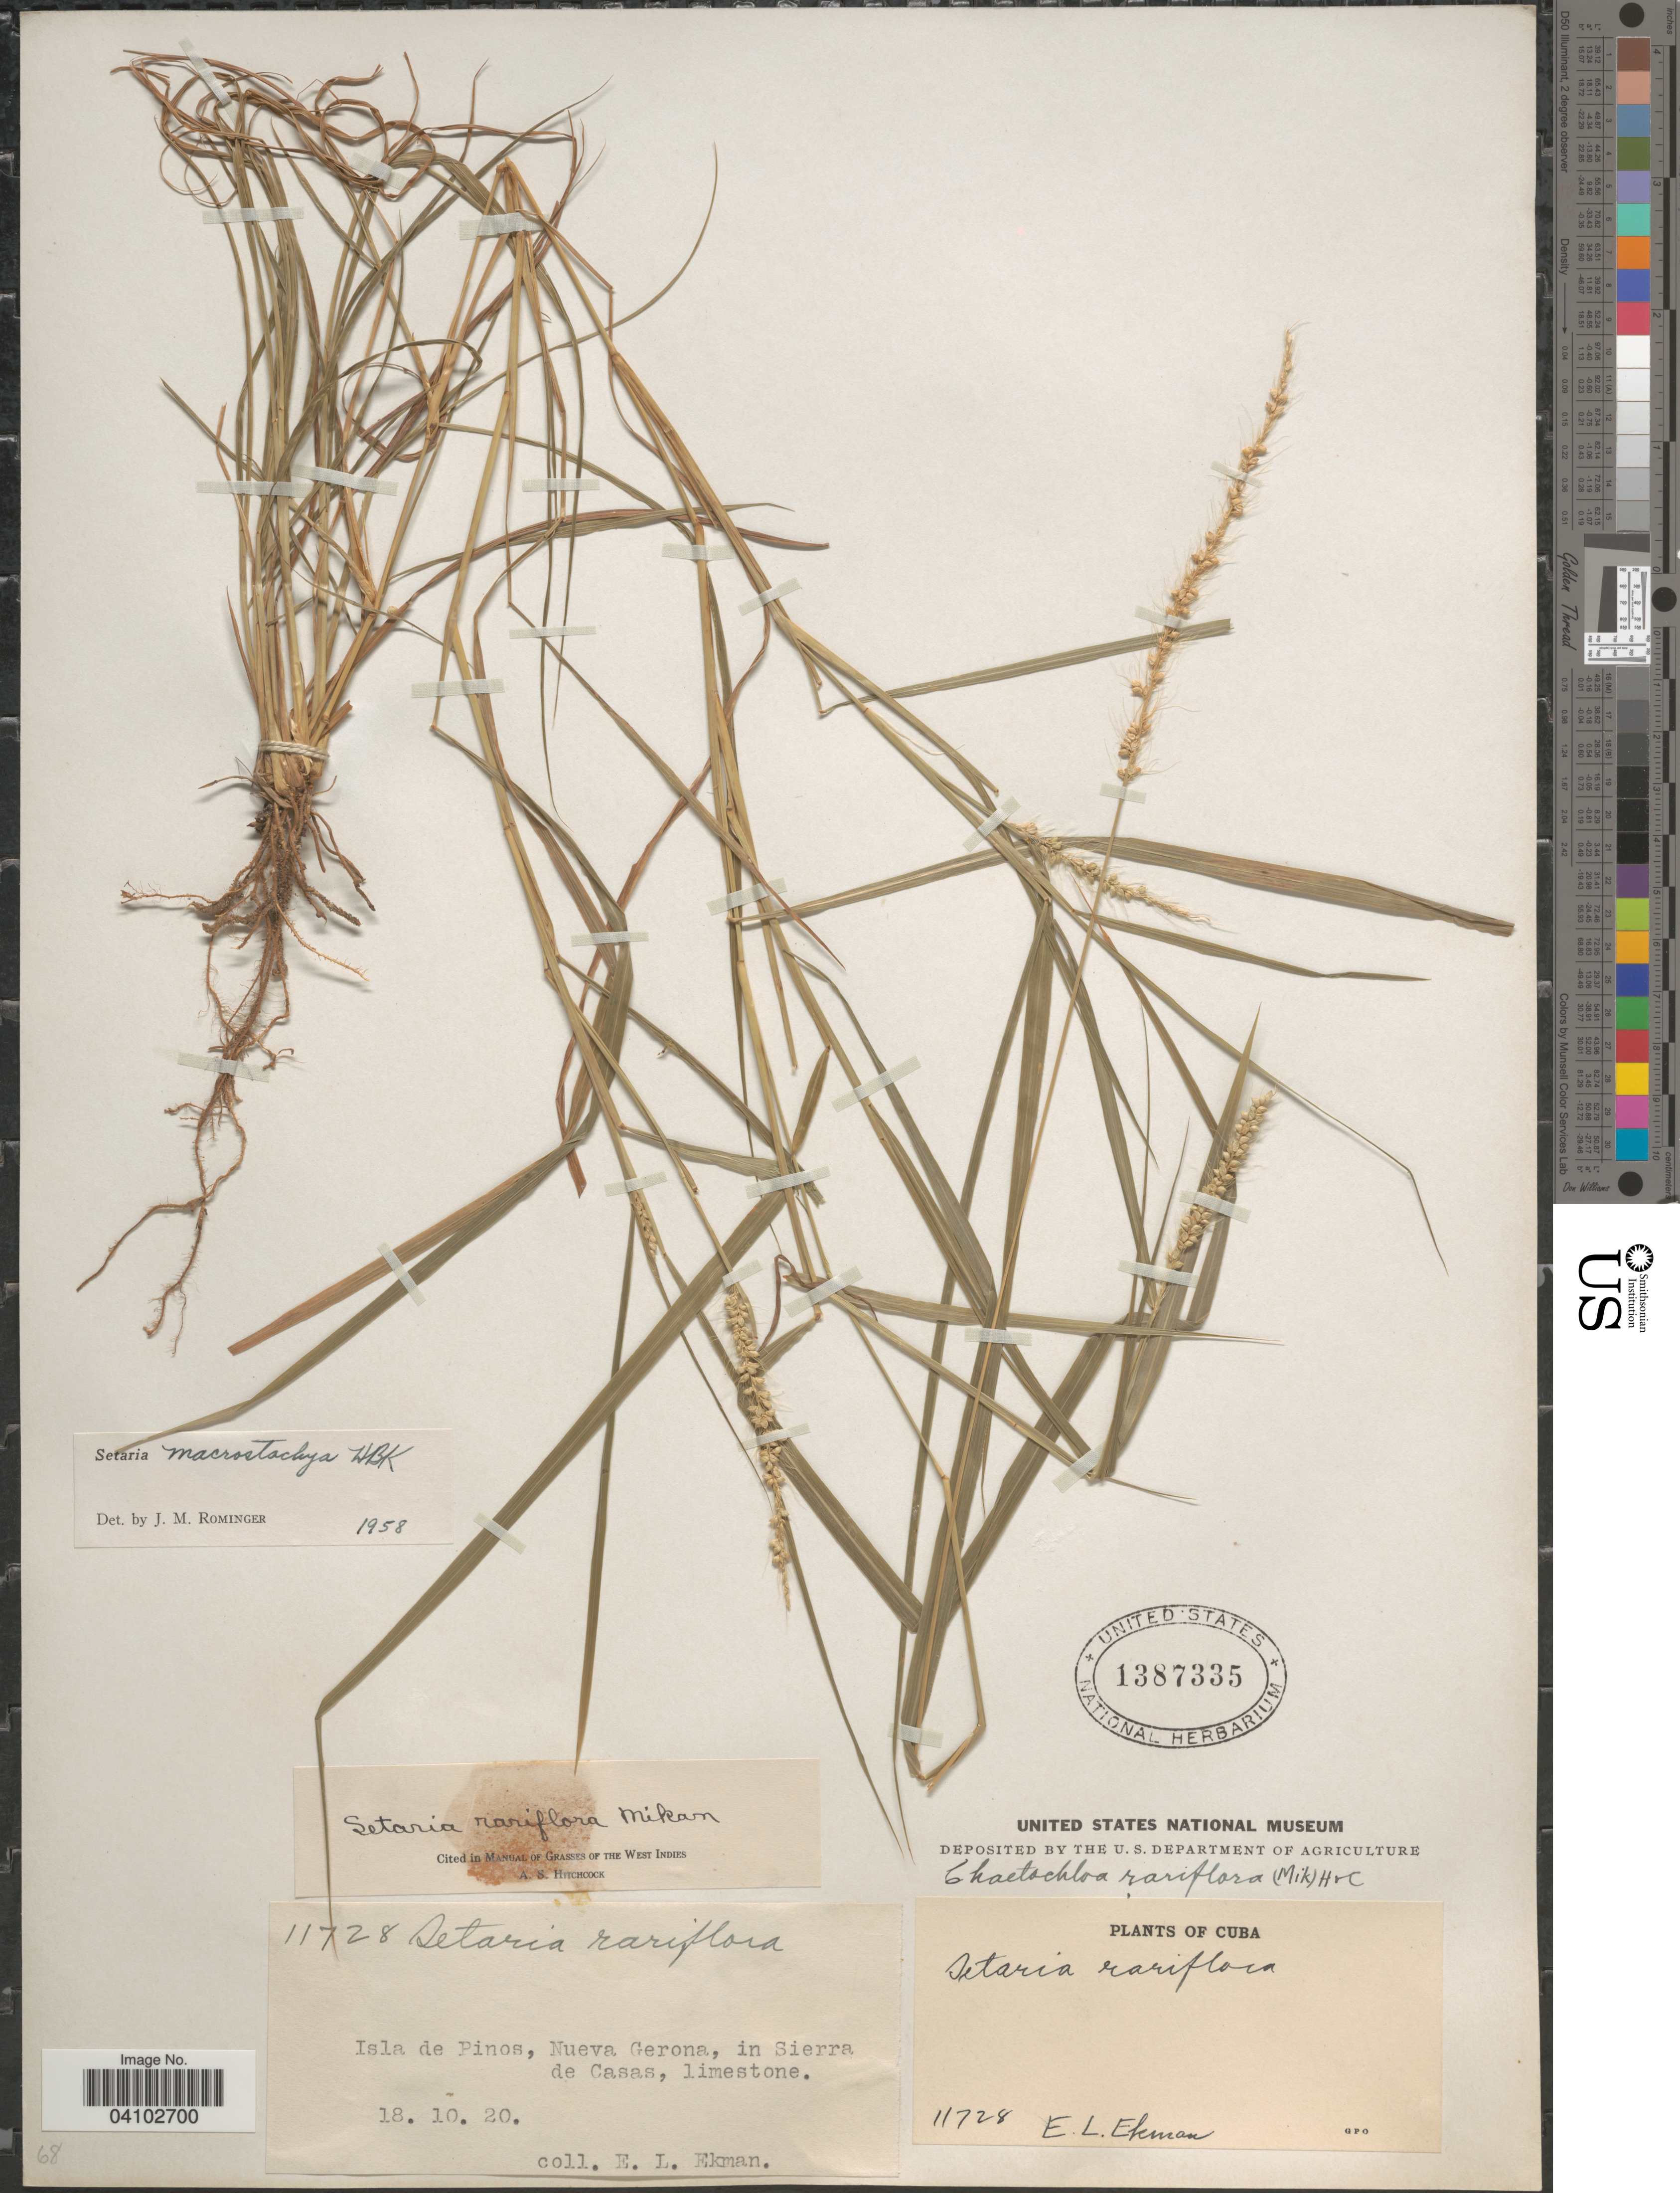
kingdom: Plantae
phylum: Tracheophyta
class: Liliopsida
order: Poales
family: Poaceae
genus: Setaria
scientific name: Setaria macrostachya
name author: Kunth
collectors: E. L. Ekman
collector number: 11728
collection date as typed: Transcribed d/m/y: 18/10/20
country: Cuba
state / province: Isla de la Juventud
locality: Isla de Pinos, Nueva Gerona, in Sierra de Casas.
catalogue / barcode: US 1387335